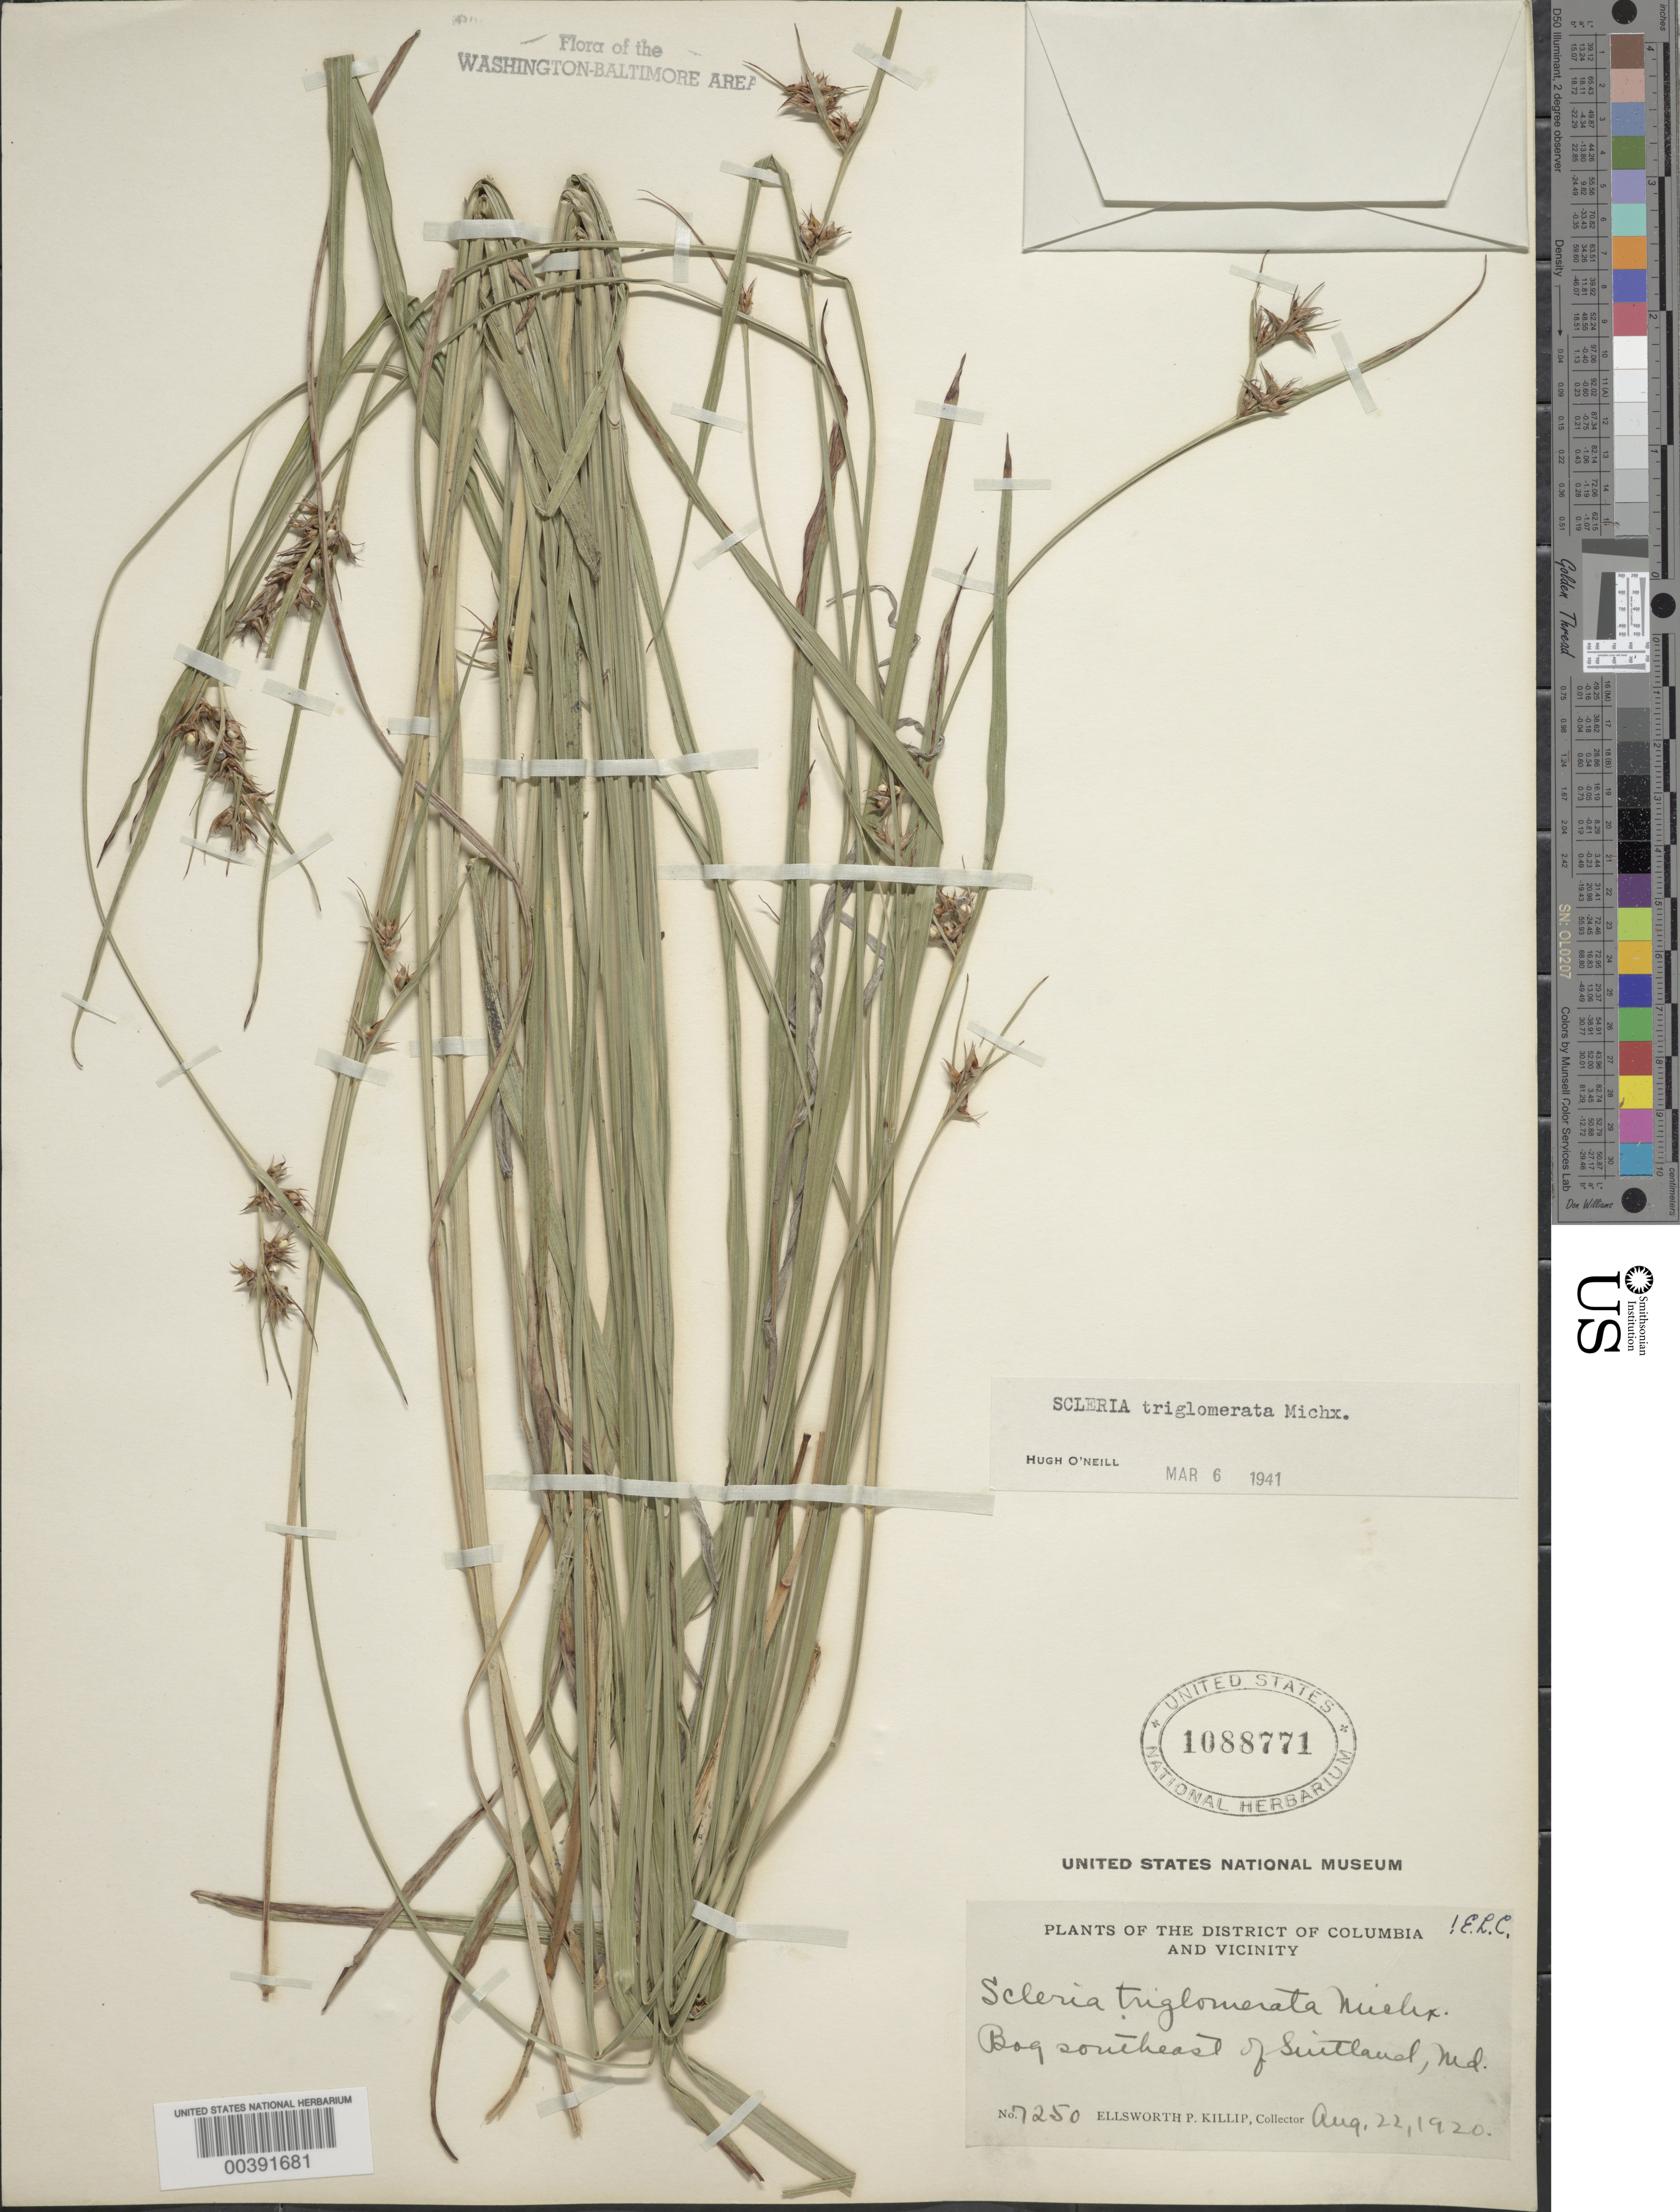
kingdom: Plantae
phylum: Tracheophyta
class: Liliopsida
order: Poales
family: Cyperaceae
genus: Scleria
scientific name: Scleria triglomerata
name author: Michx.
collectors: E. P. Killip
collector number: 7250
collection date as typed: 22 Aug 1920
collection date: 1920-08-22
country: United States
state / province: Maryland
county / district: Prince George's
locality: Southeast of Suitland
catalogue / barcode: US 1088771